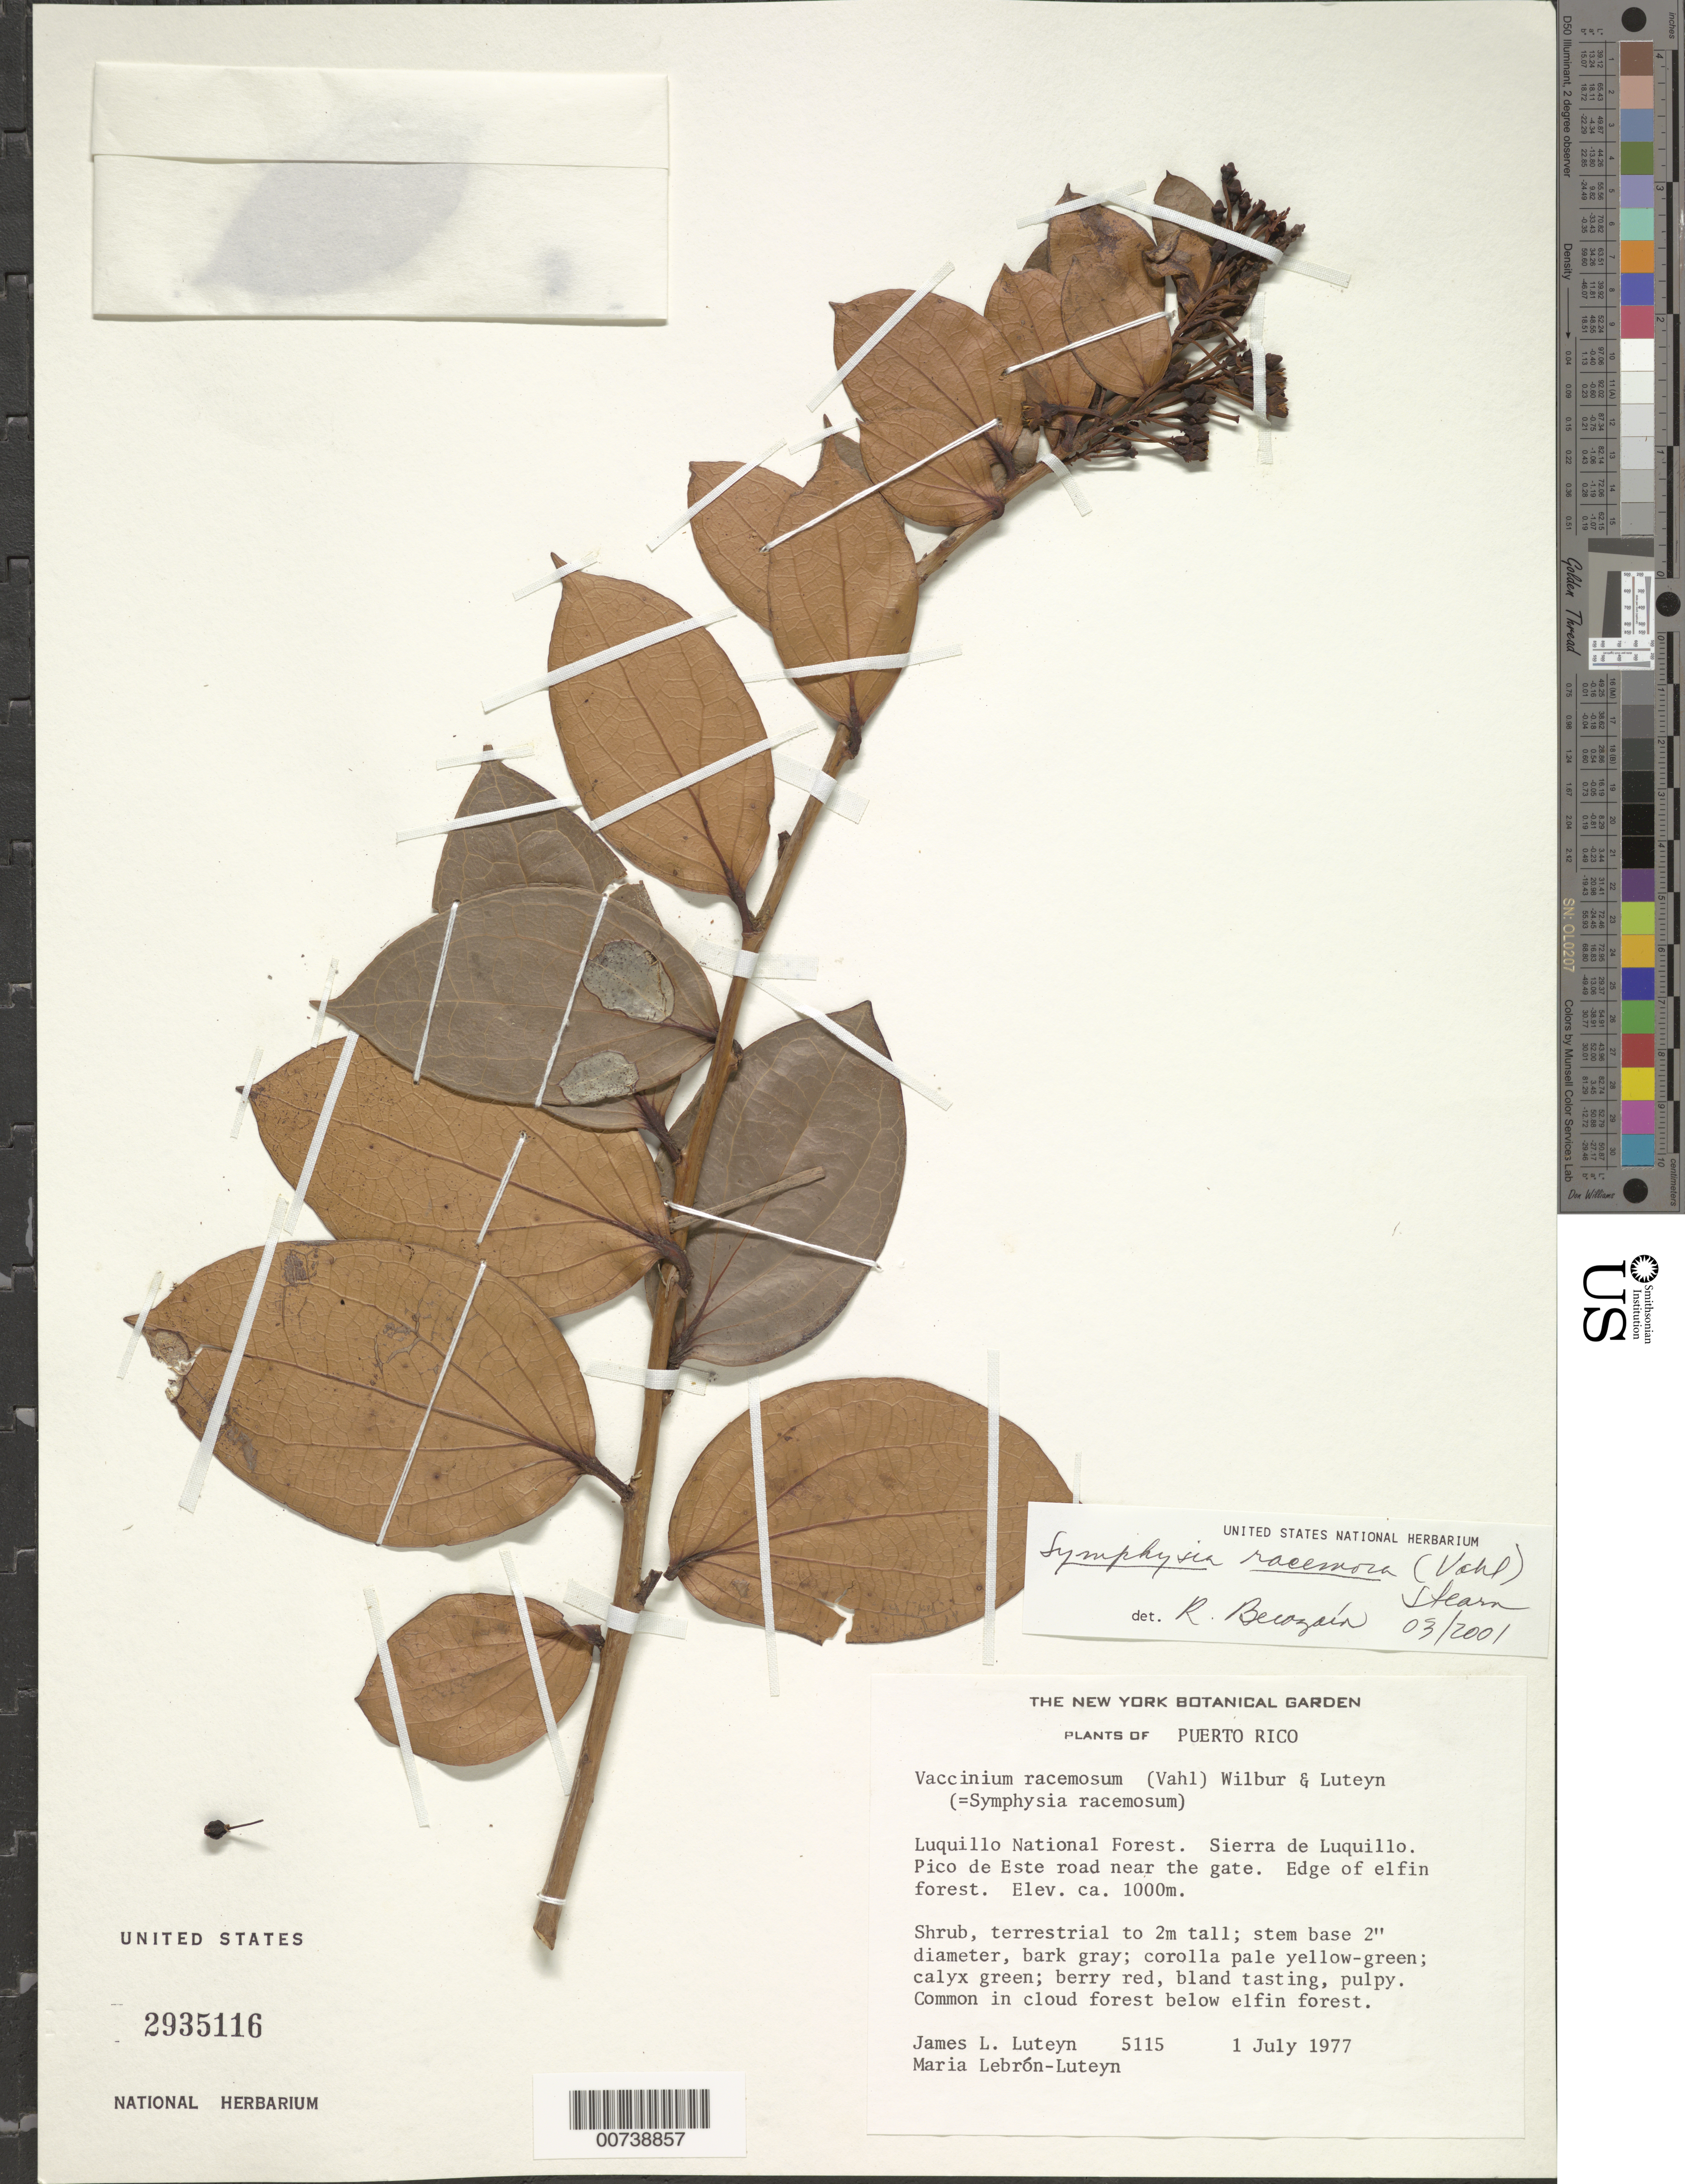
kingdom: Plantae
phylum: Tracheophyta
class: Magnoliopsida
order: Ericales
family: Ericaceae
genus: Vaccinium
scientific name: Vaccinium racemosum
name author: (Vahl) Wilbur & Luteyn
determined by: Becozoin, R.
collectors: J. L. Luteyn & M. L. Lebrón-Luteyn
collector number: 5115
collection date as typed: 01 Jul 1977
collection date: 1977-07-01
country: Puerto Rico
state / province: Luquillo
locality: Luquillo National Forest. Sierra de Luquillo. Pico del Este road near the gate. Edge of elfin forest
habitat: Common in cloud forest below elfin forest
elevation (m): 1000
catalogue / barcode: US 2935116